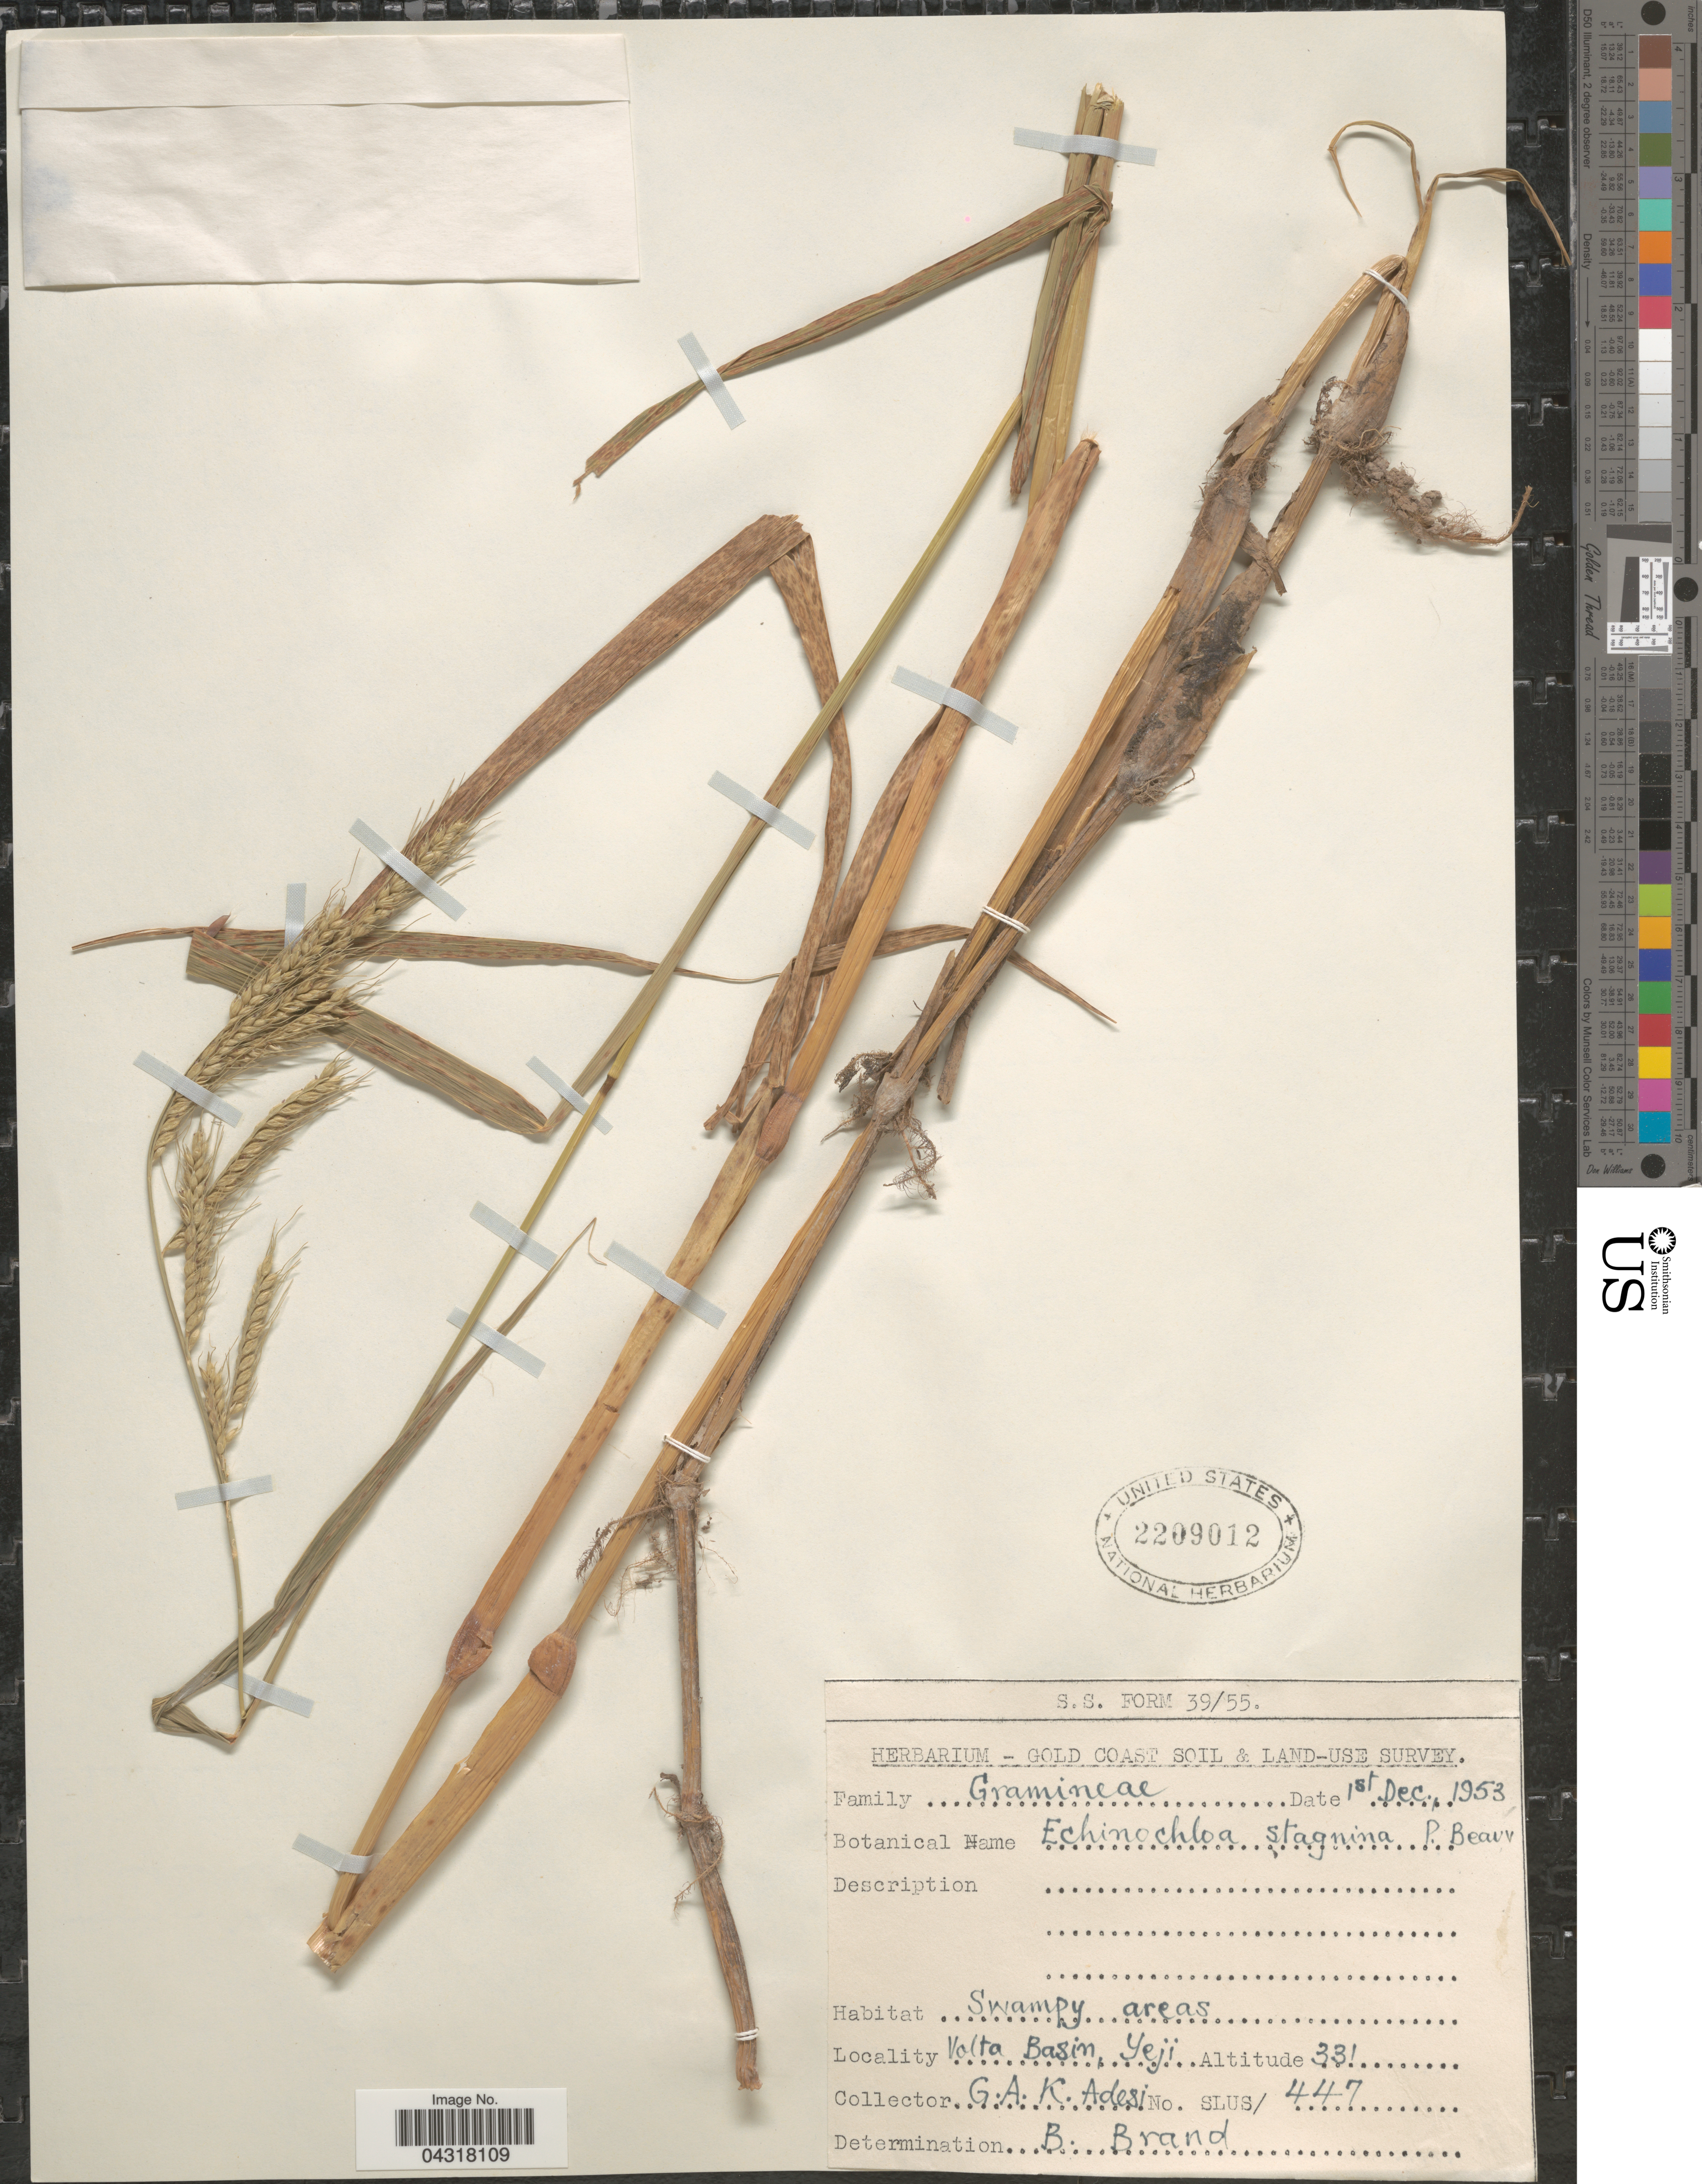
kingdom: Plantae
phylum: Tracheophyta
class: Liliopsida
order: Poales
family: Poaceae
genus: Echinochloa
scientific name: Echinochloa stagnina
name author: (Retz.) P. Beauv.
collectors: G. A. K. Adesi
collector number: SLUS/447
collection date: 1953-12-01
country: Ghana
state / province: Volta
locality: Gold Coast Soil & Land-Use Survey. Volta Basin, Yeji.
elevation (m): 10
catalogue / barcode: US 2209012